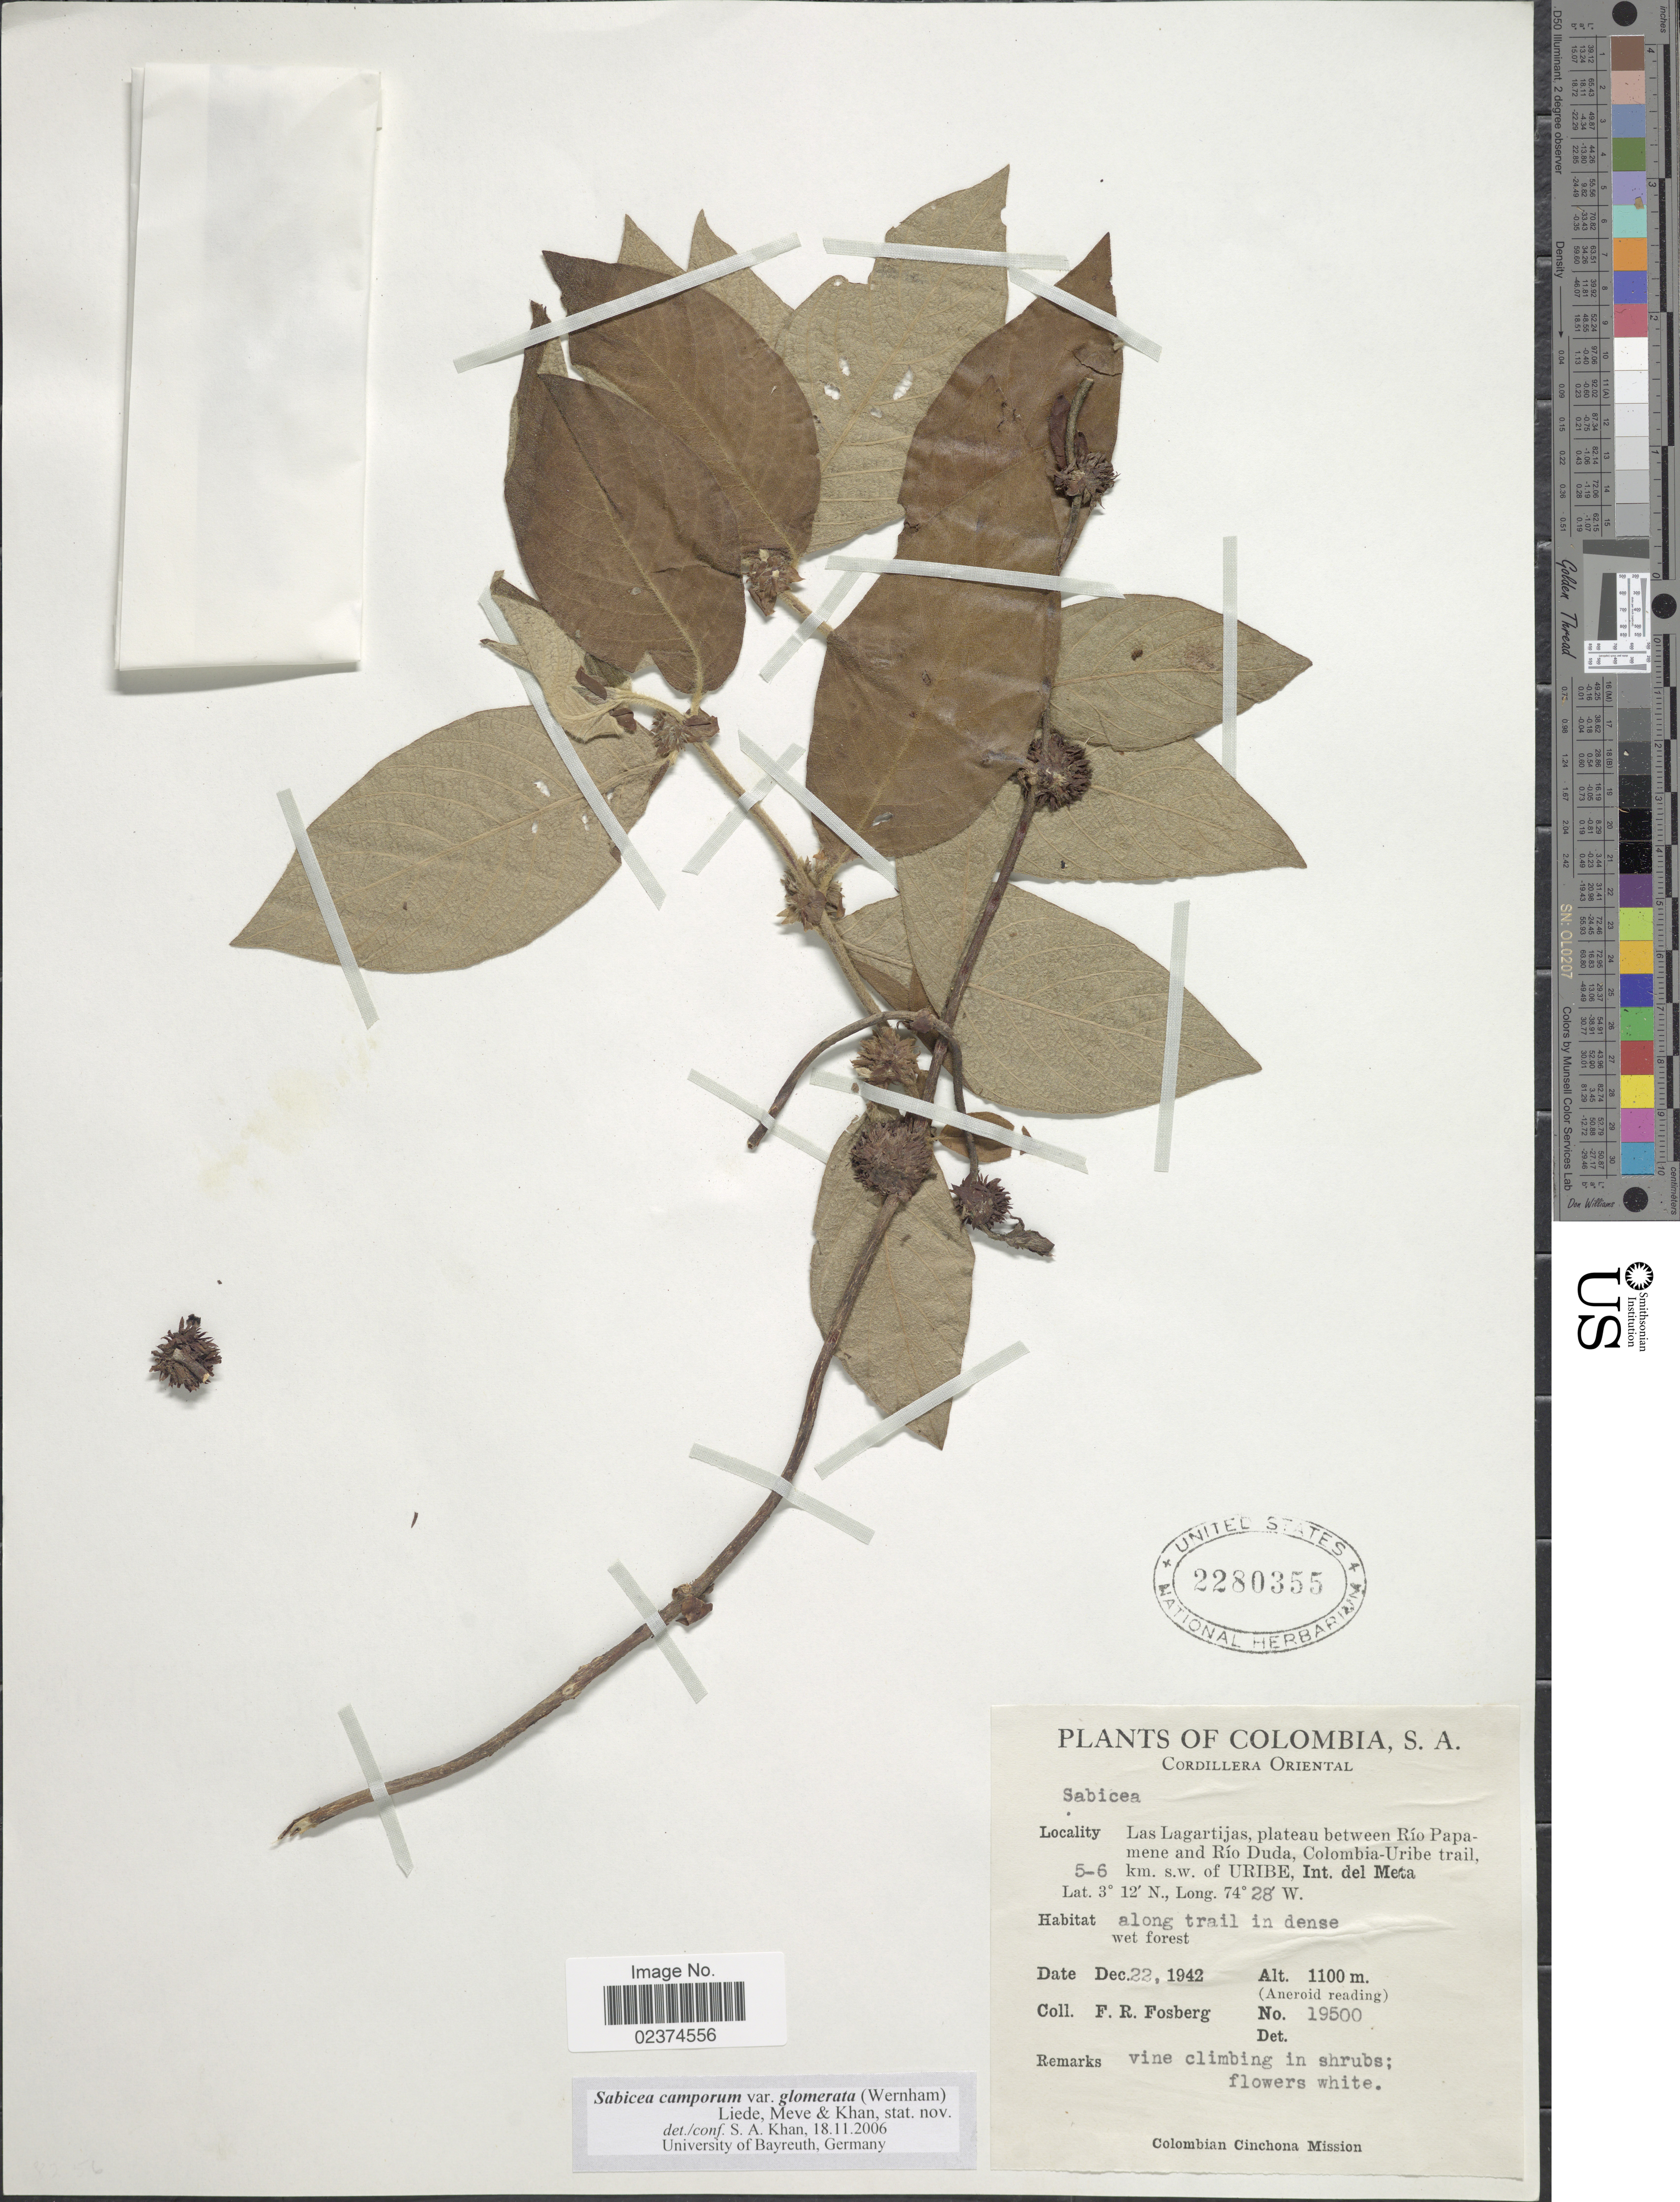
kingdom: Plantae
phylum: Tracheophyta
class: Magnoliopsida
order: Gentianales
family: Rubiaceae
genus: Sabicea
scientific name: Sabicea camporum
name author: Sprague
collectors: F. R. Fosberg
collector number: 19500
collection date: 1942-12-22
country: Colombia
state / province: Meta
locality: Cordillera Oriental, Las Lagartijas, plateau between Río Papamene and Río Duda, Colombia-uribe trail, 5-6 km s.w. of Uribe, Int de Meta, along trail in dense wet forest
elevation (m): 1100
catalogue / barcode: US 2280355